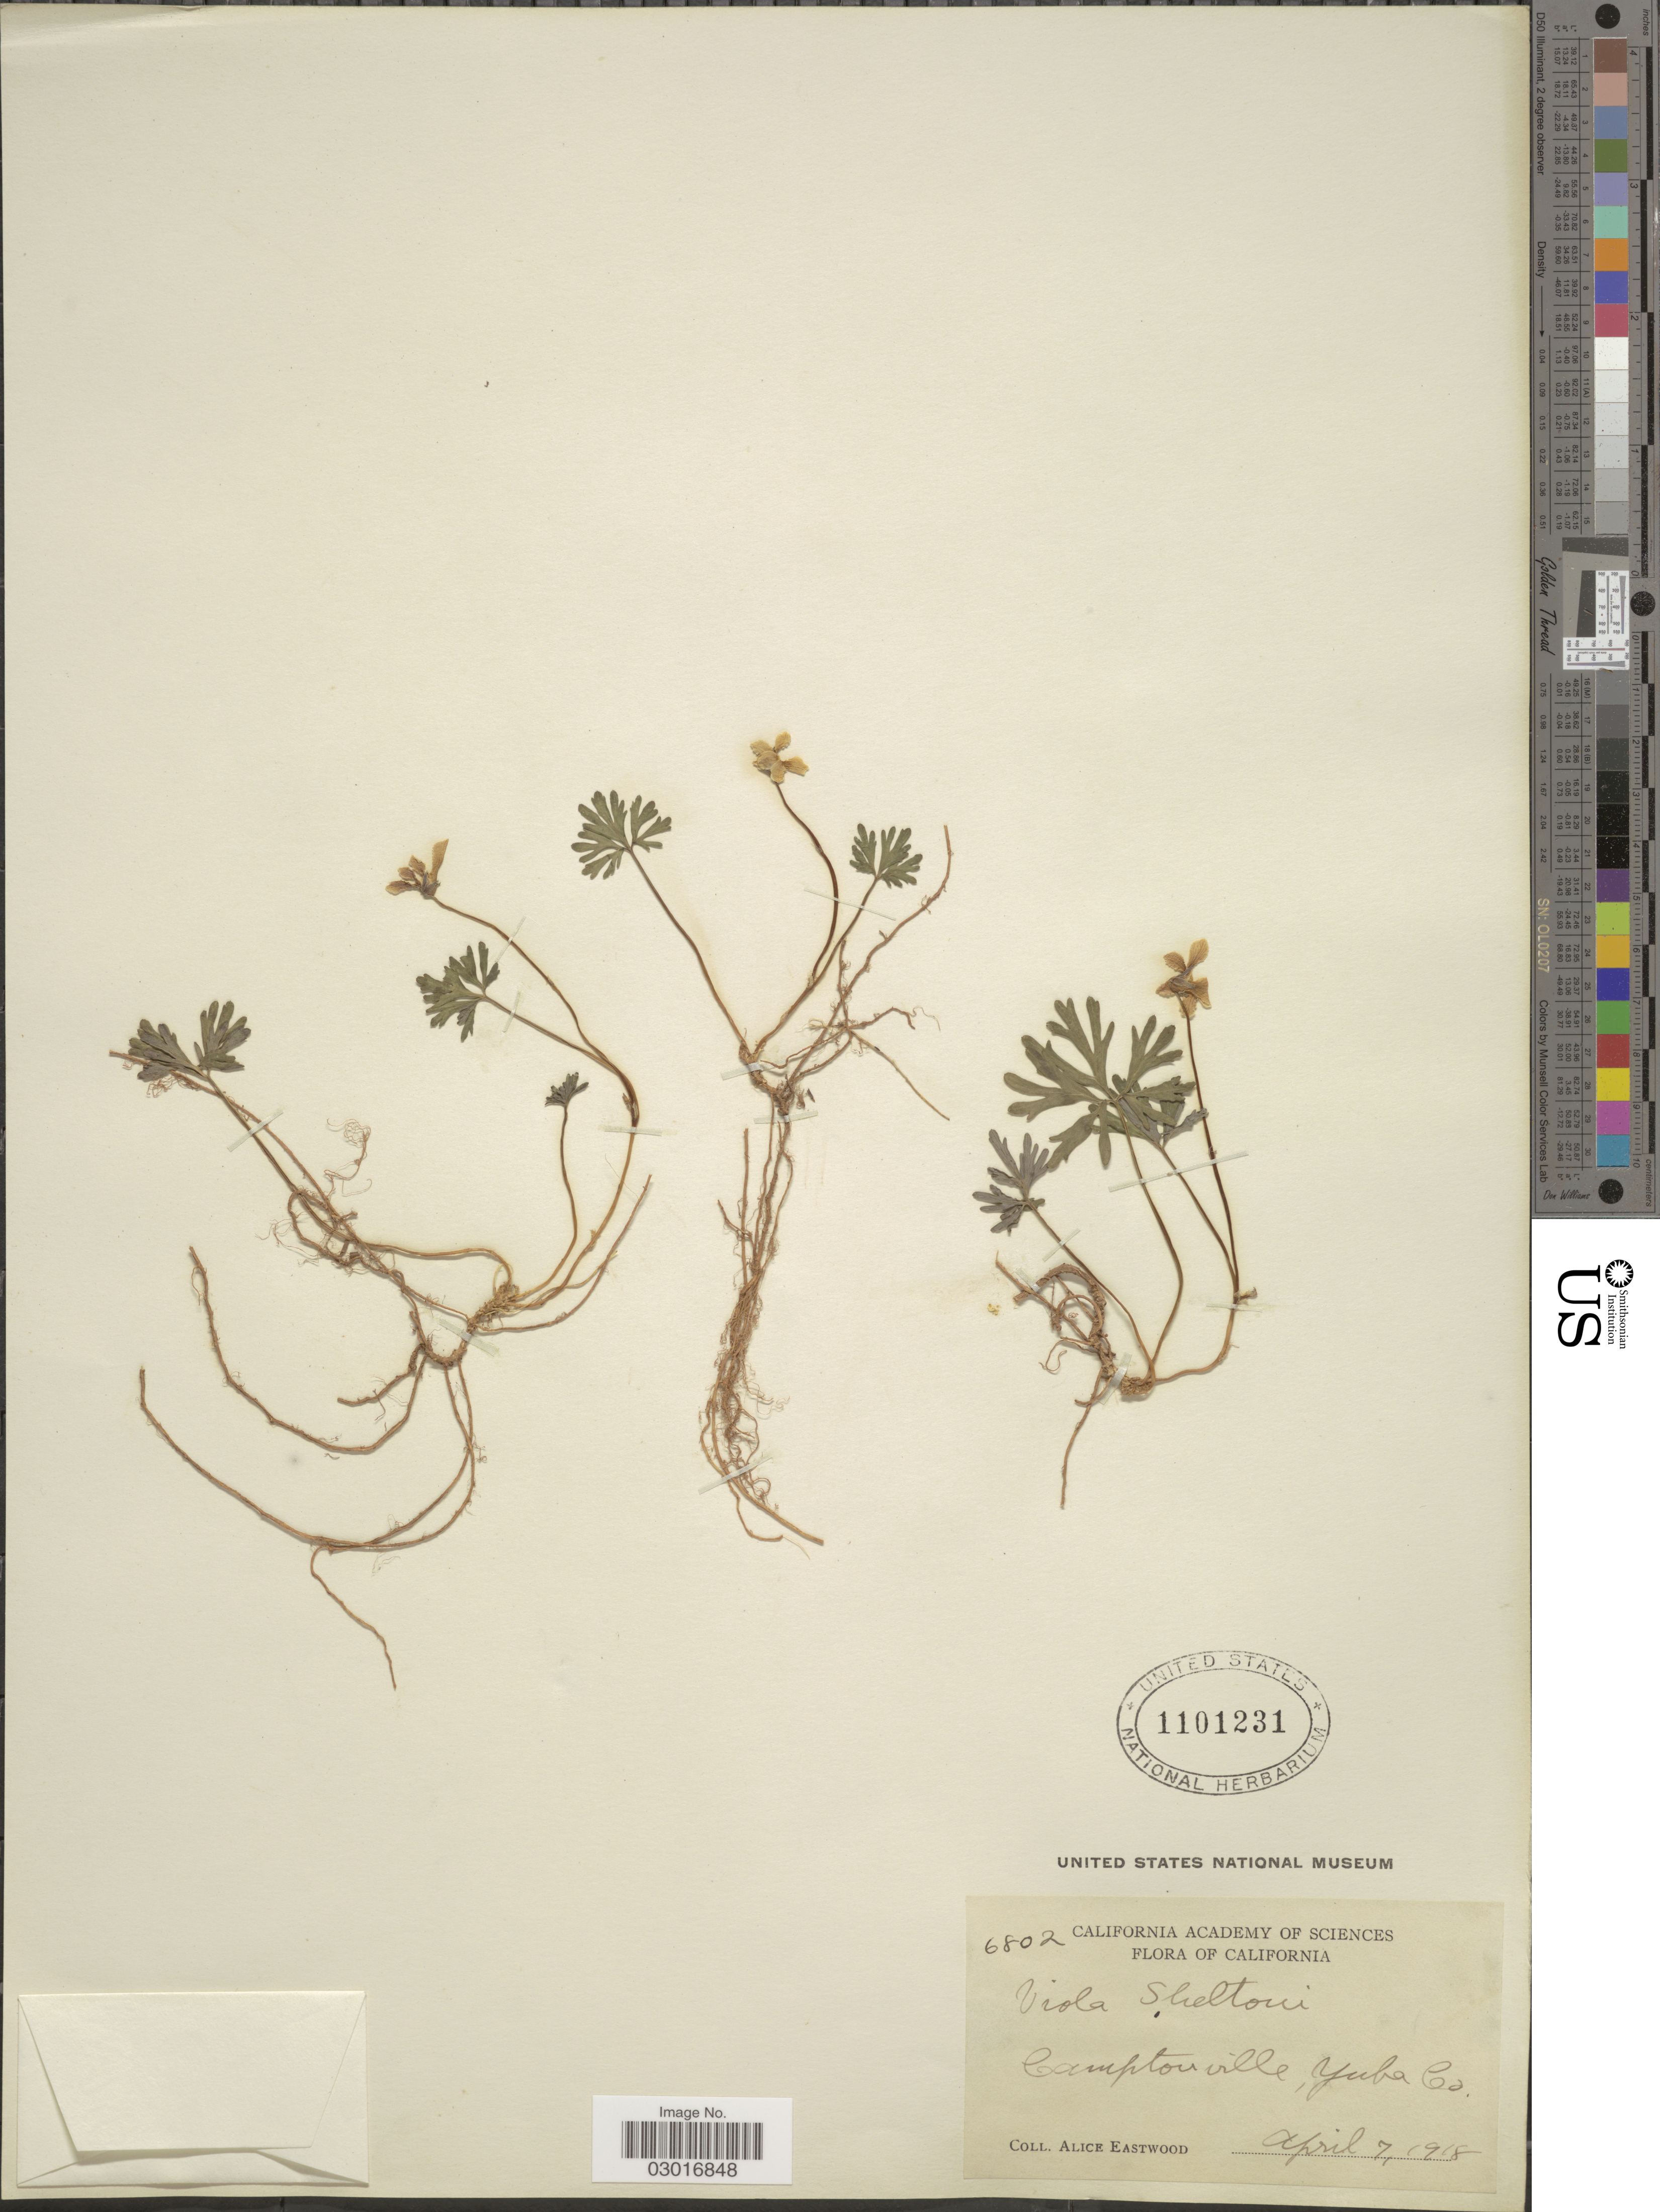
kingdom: Plantae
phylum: Tracheophyta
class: Magnoliopsida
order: Malpighiales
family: Violaceae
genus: Viola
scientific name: Viola sheltonii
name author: Torr.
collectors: A. Eastwood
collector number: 6802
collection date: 1918-04-07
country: United States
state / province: California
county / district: Yuba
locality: Camptonville, Yuba co.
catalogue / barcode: US 1101231